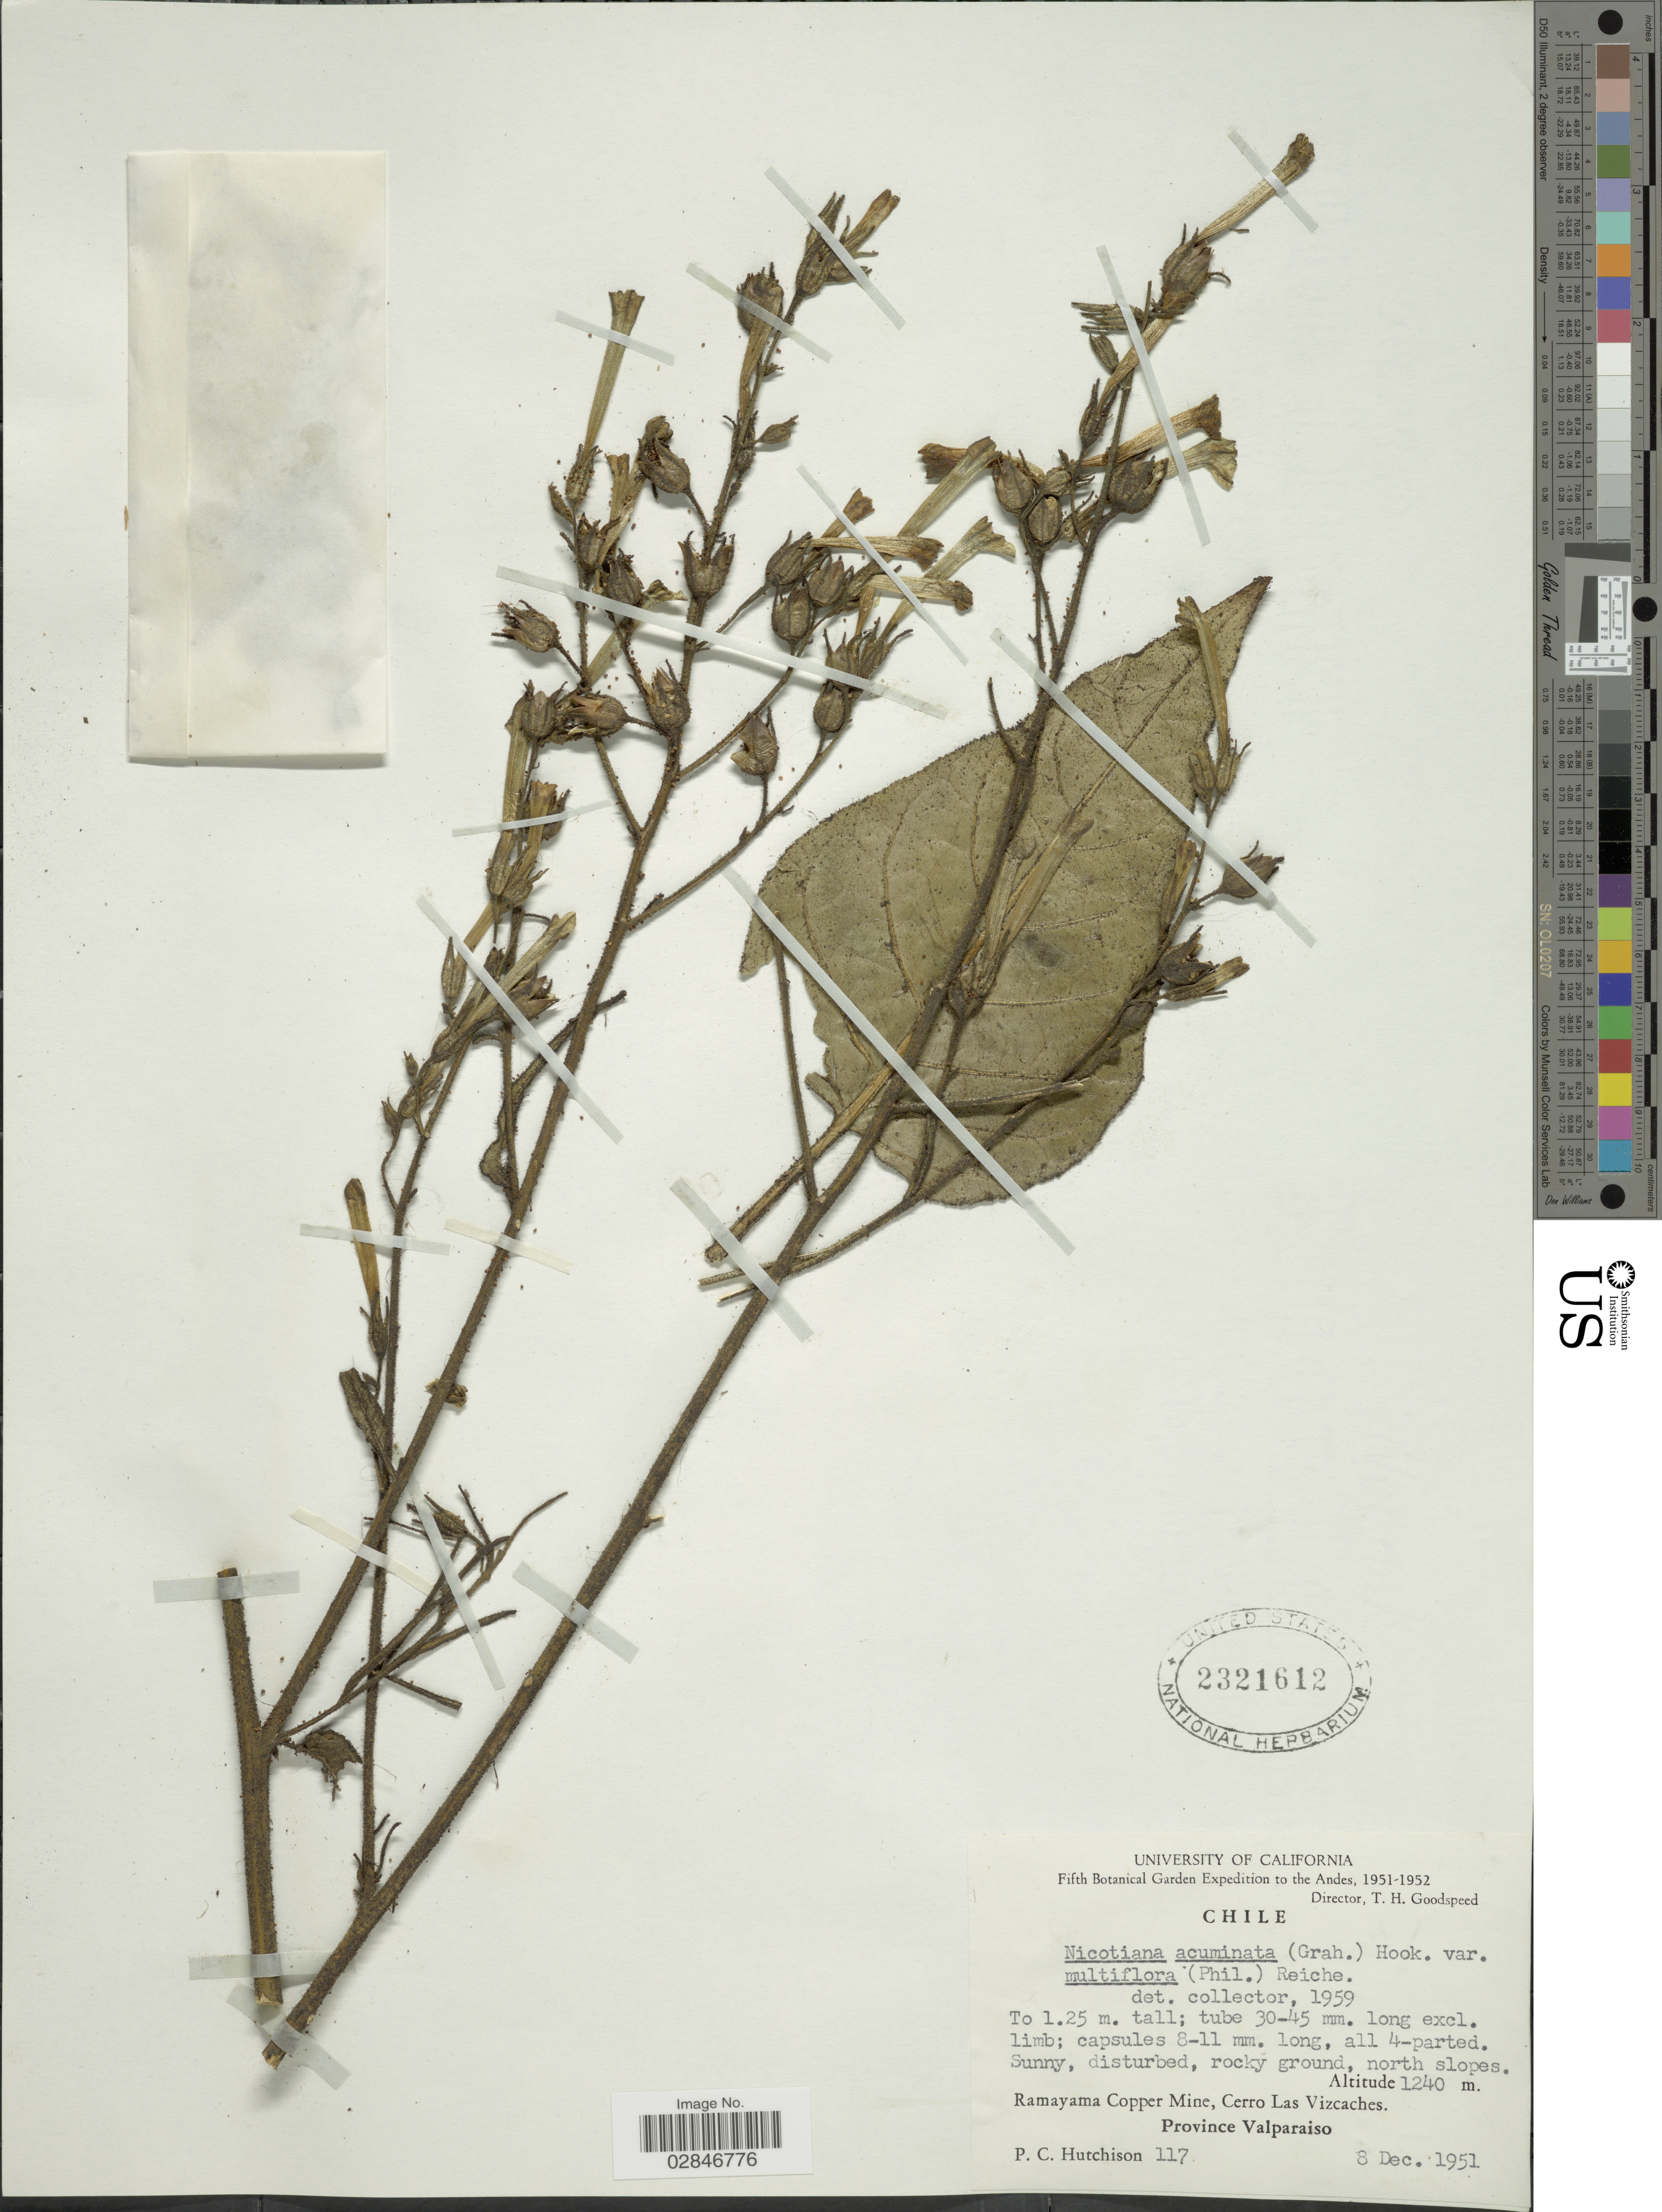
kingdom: Plantae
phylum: Tracheophyta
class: Magnoliopsida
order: Solanales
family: Solanaceae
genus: Nicotiana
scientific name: Nicotiana acuminata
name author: (Graham) Hook.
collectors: P. C. Hutchison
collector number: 117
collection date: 1951-12-08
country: Chile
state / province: Valparaíso (V)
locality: The Andes, Ramayama Copper Mine, Cerro Las Vizcaches, Province Valparaiso.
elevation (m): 1240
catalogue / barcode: US 2321612